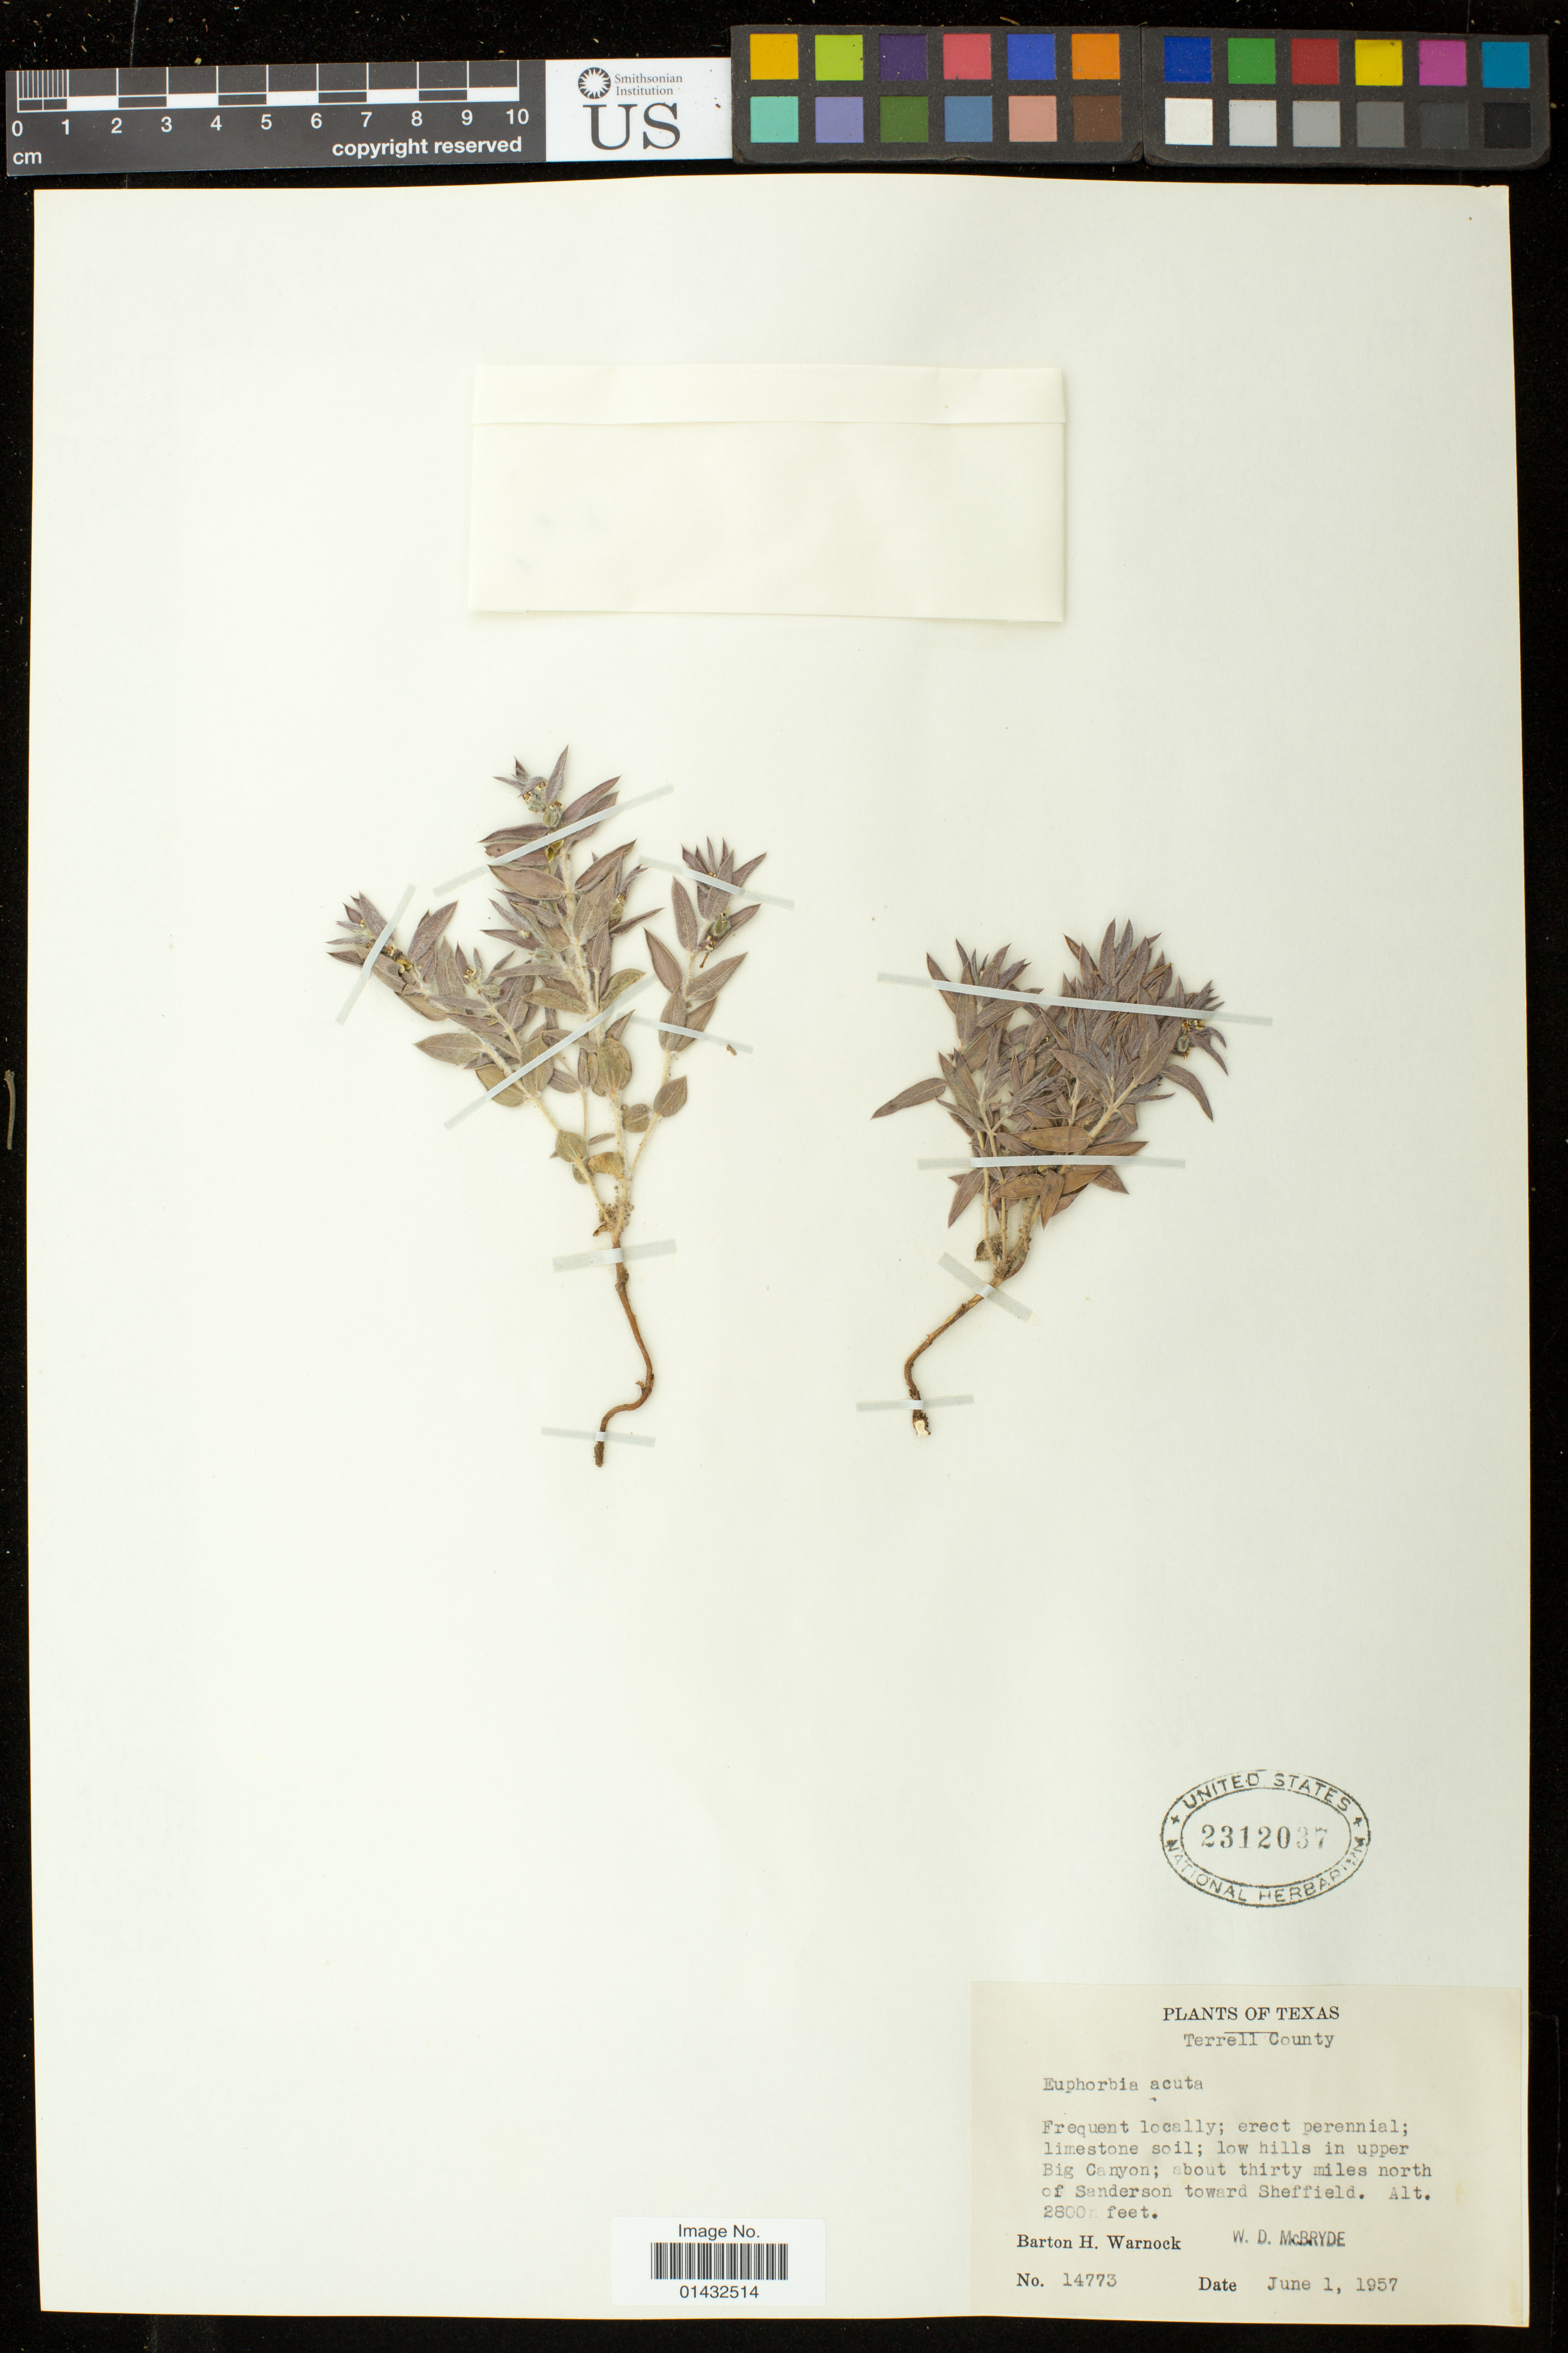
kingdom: Plantae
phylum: Tracheophyta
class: Magnoliopsida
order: Malpighiales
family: Euphorbiaceae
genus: Euphorbia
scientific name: Euphorbia acuta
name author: Engelm. in Emory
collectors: B. H. Warnock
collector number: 14773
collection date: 1957-06-01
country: United States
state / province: Texas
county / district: Terrell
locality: Low hills in upper Big Canyon; about thirty miles north of Sanderson toward Sheffield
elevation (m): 853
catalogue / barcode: US 2312037